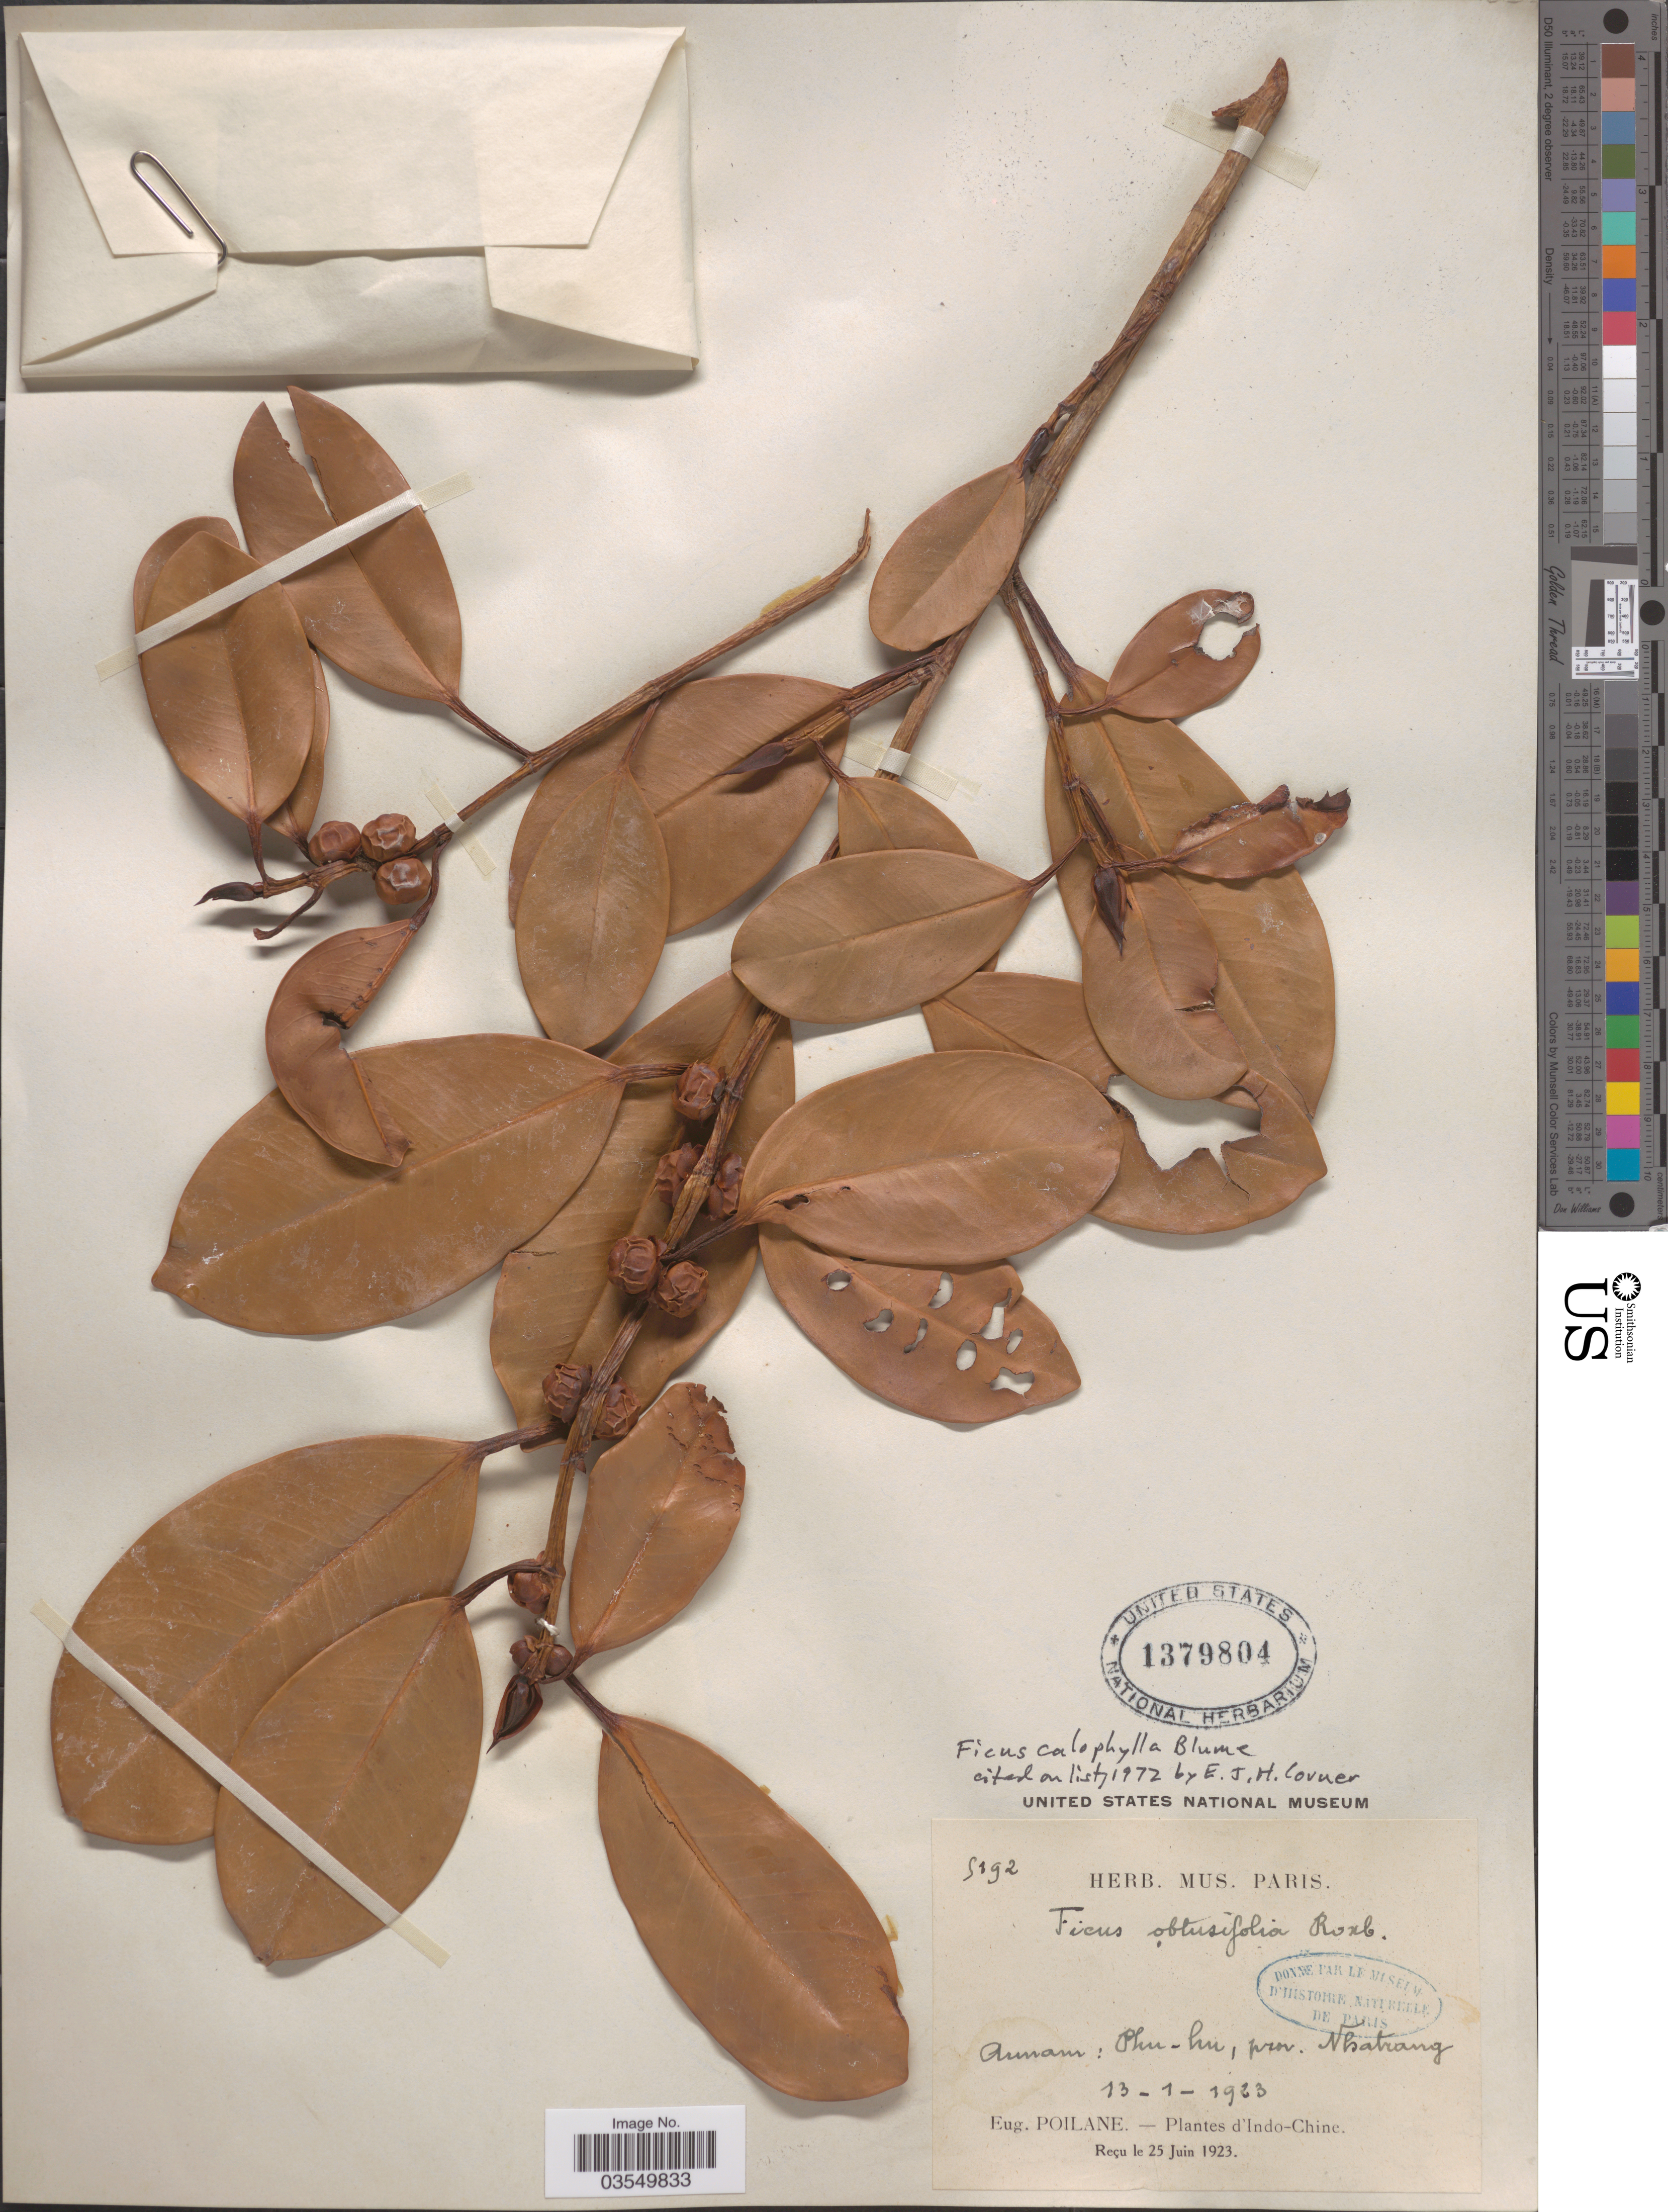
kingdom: Plantae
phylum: Tracheophyta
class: Magnoliopsida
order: Rosales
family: Moraceae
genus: Ficus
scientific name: Ficus calophylla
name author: Blume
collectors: E. Poilane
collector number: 5192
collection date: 1923-01-13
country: Vietnam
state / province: Phu Tho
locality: Annam: Phu-hu, prov. Nhatrang.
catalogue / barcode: US 1379804